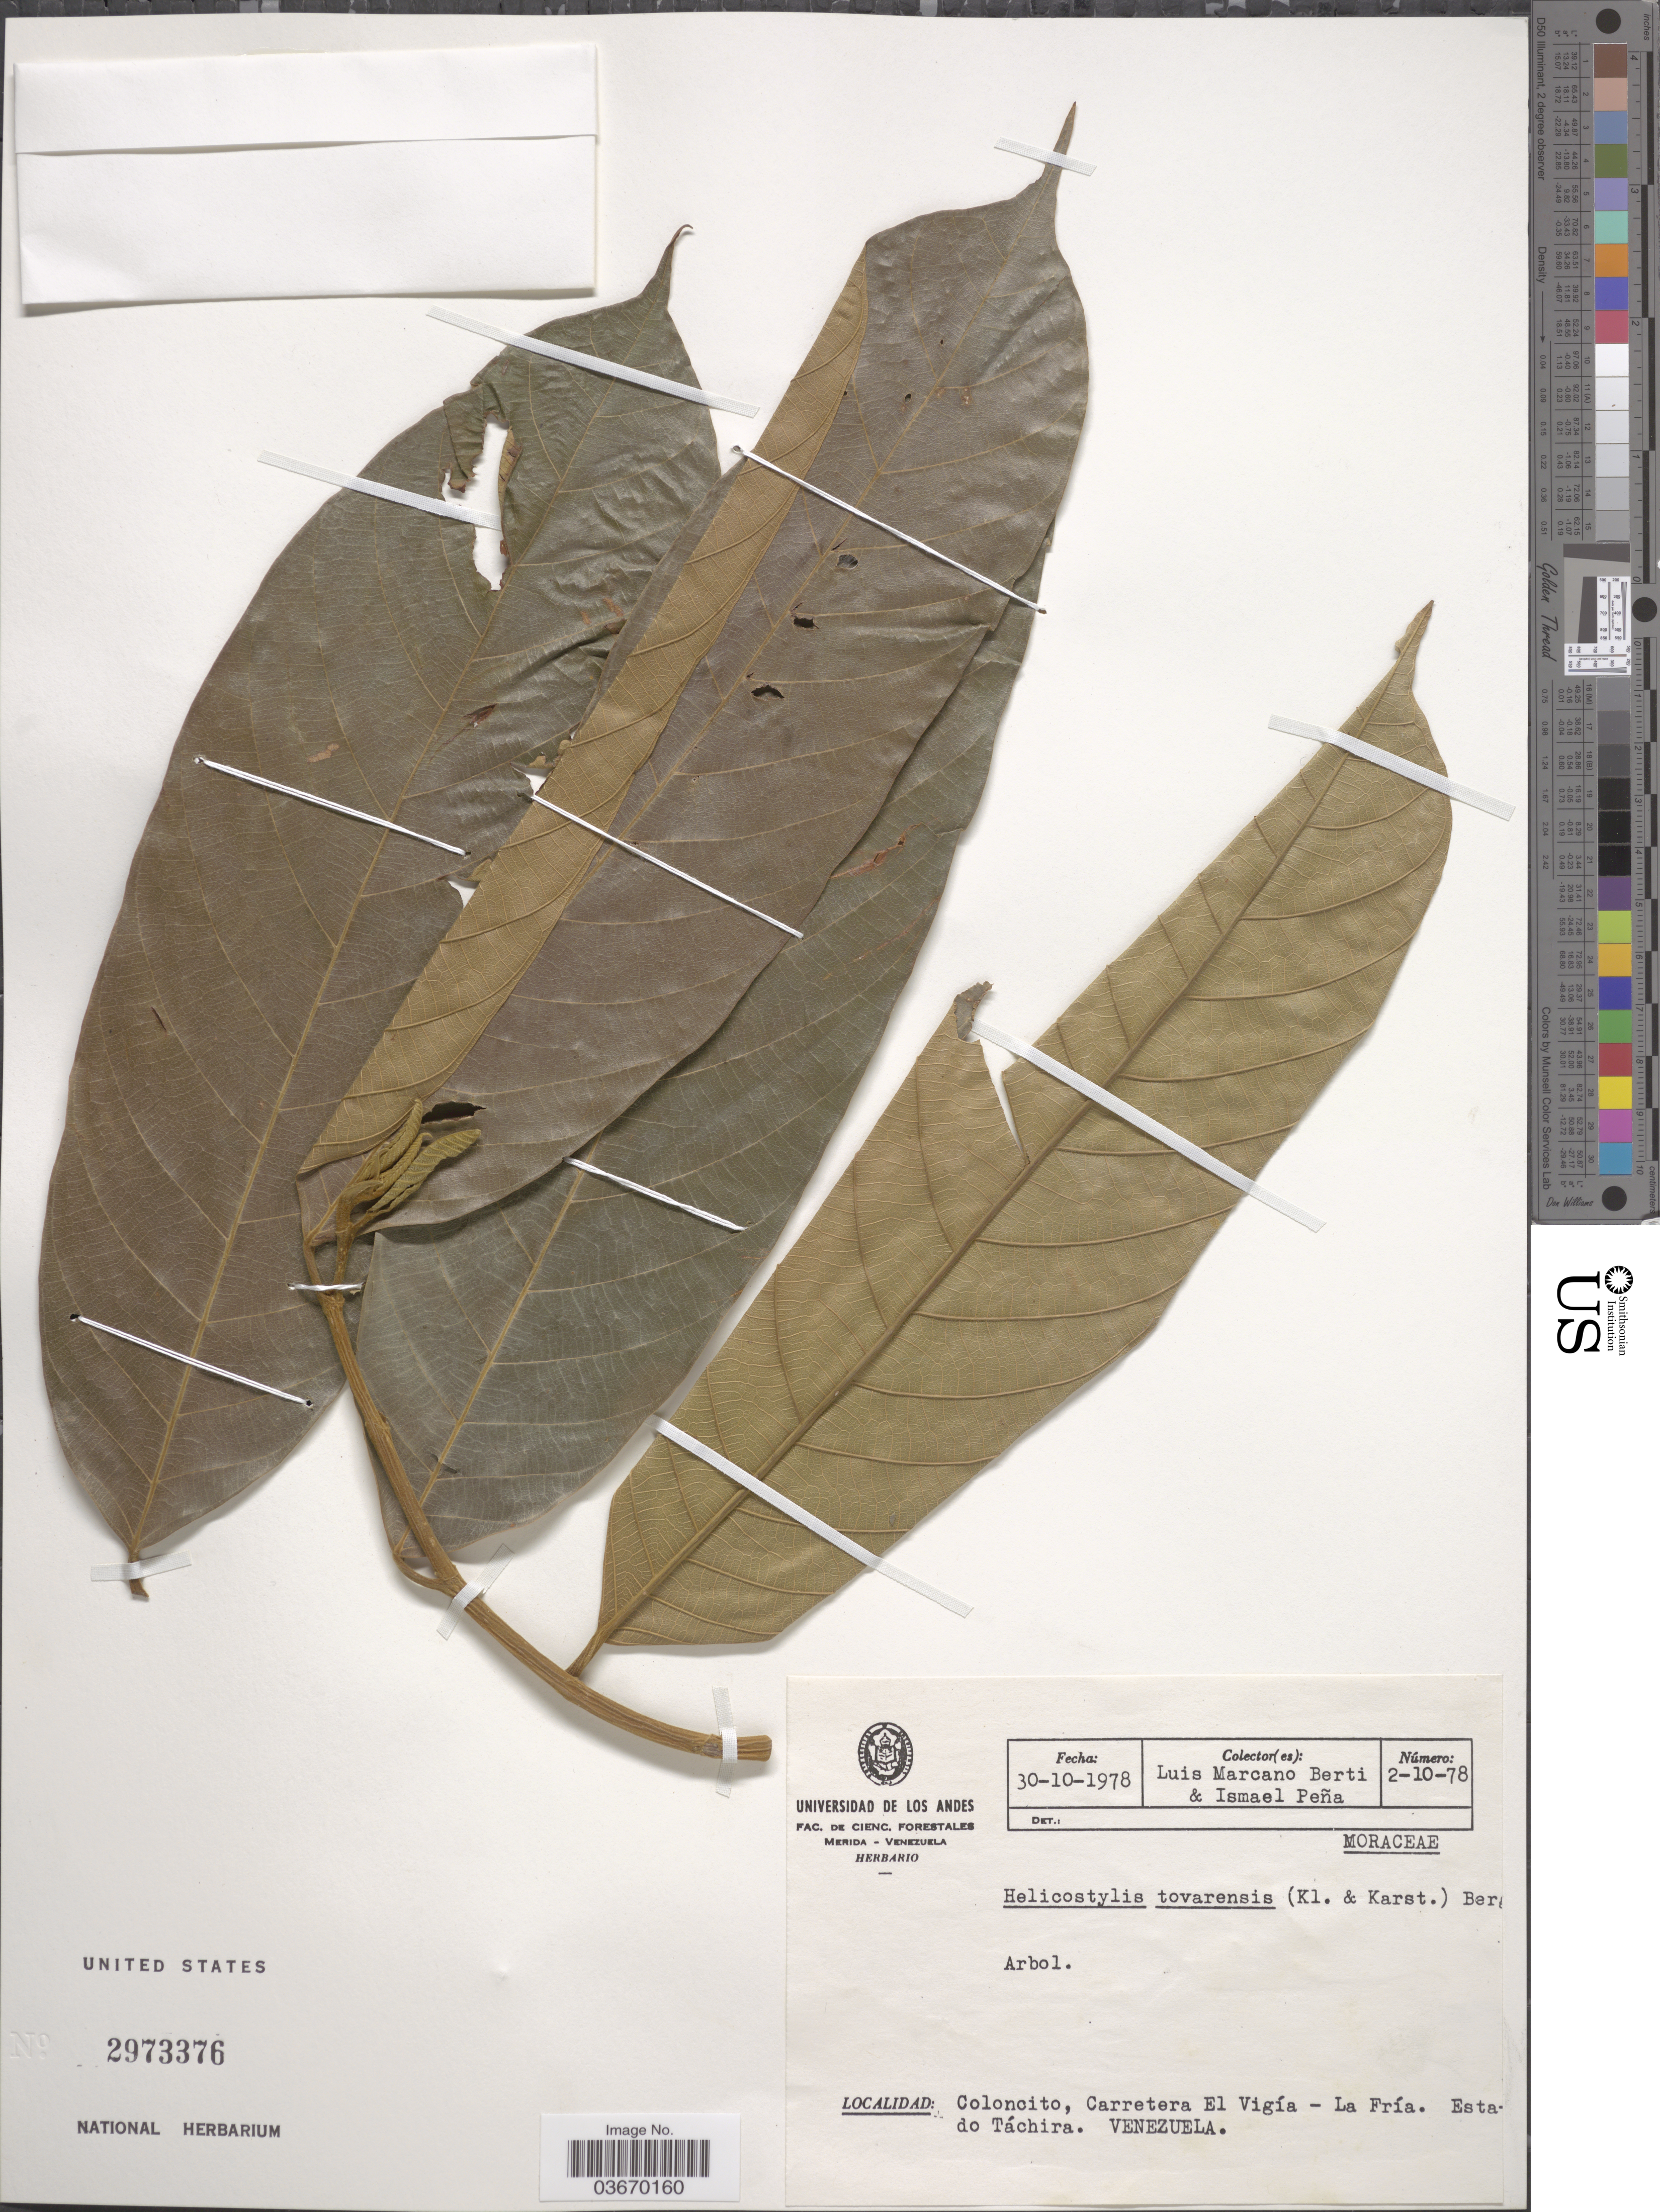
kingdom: Plantae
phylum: Tracheophyta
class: Magnoliopsida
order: Rosales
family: Moraceae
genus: Helicostylis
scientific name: Helicostylis tovarensis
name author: (Klotzsch & H. Karst.) C.C. Berg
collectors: L. Marcano-Berti & I. Pena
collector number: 2-10-78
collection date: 1978-10-30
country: Venezuela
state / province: Tachira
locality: Coloncito, Carretera El Vigía - La Fría. Estado Táchira.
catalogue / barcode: US 2973376